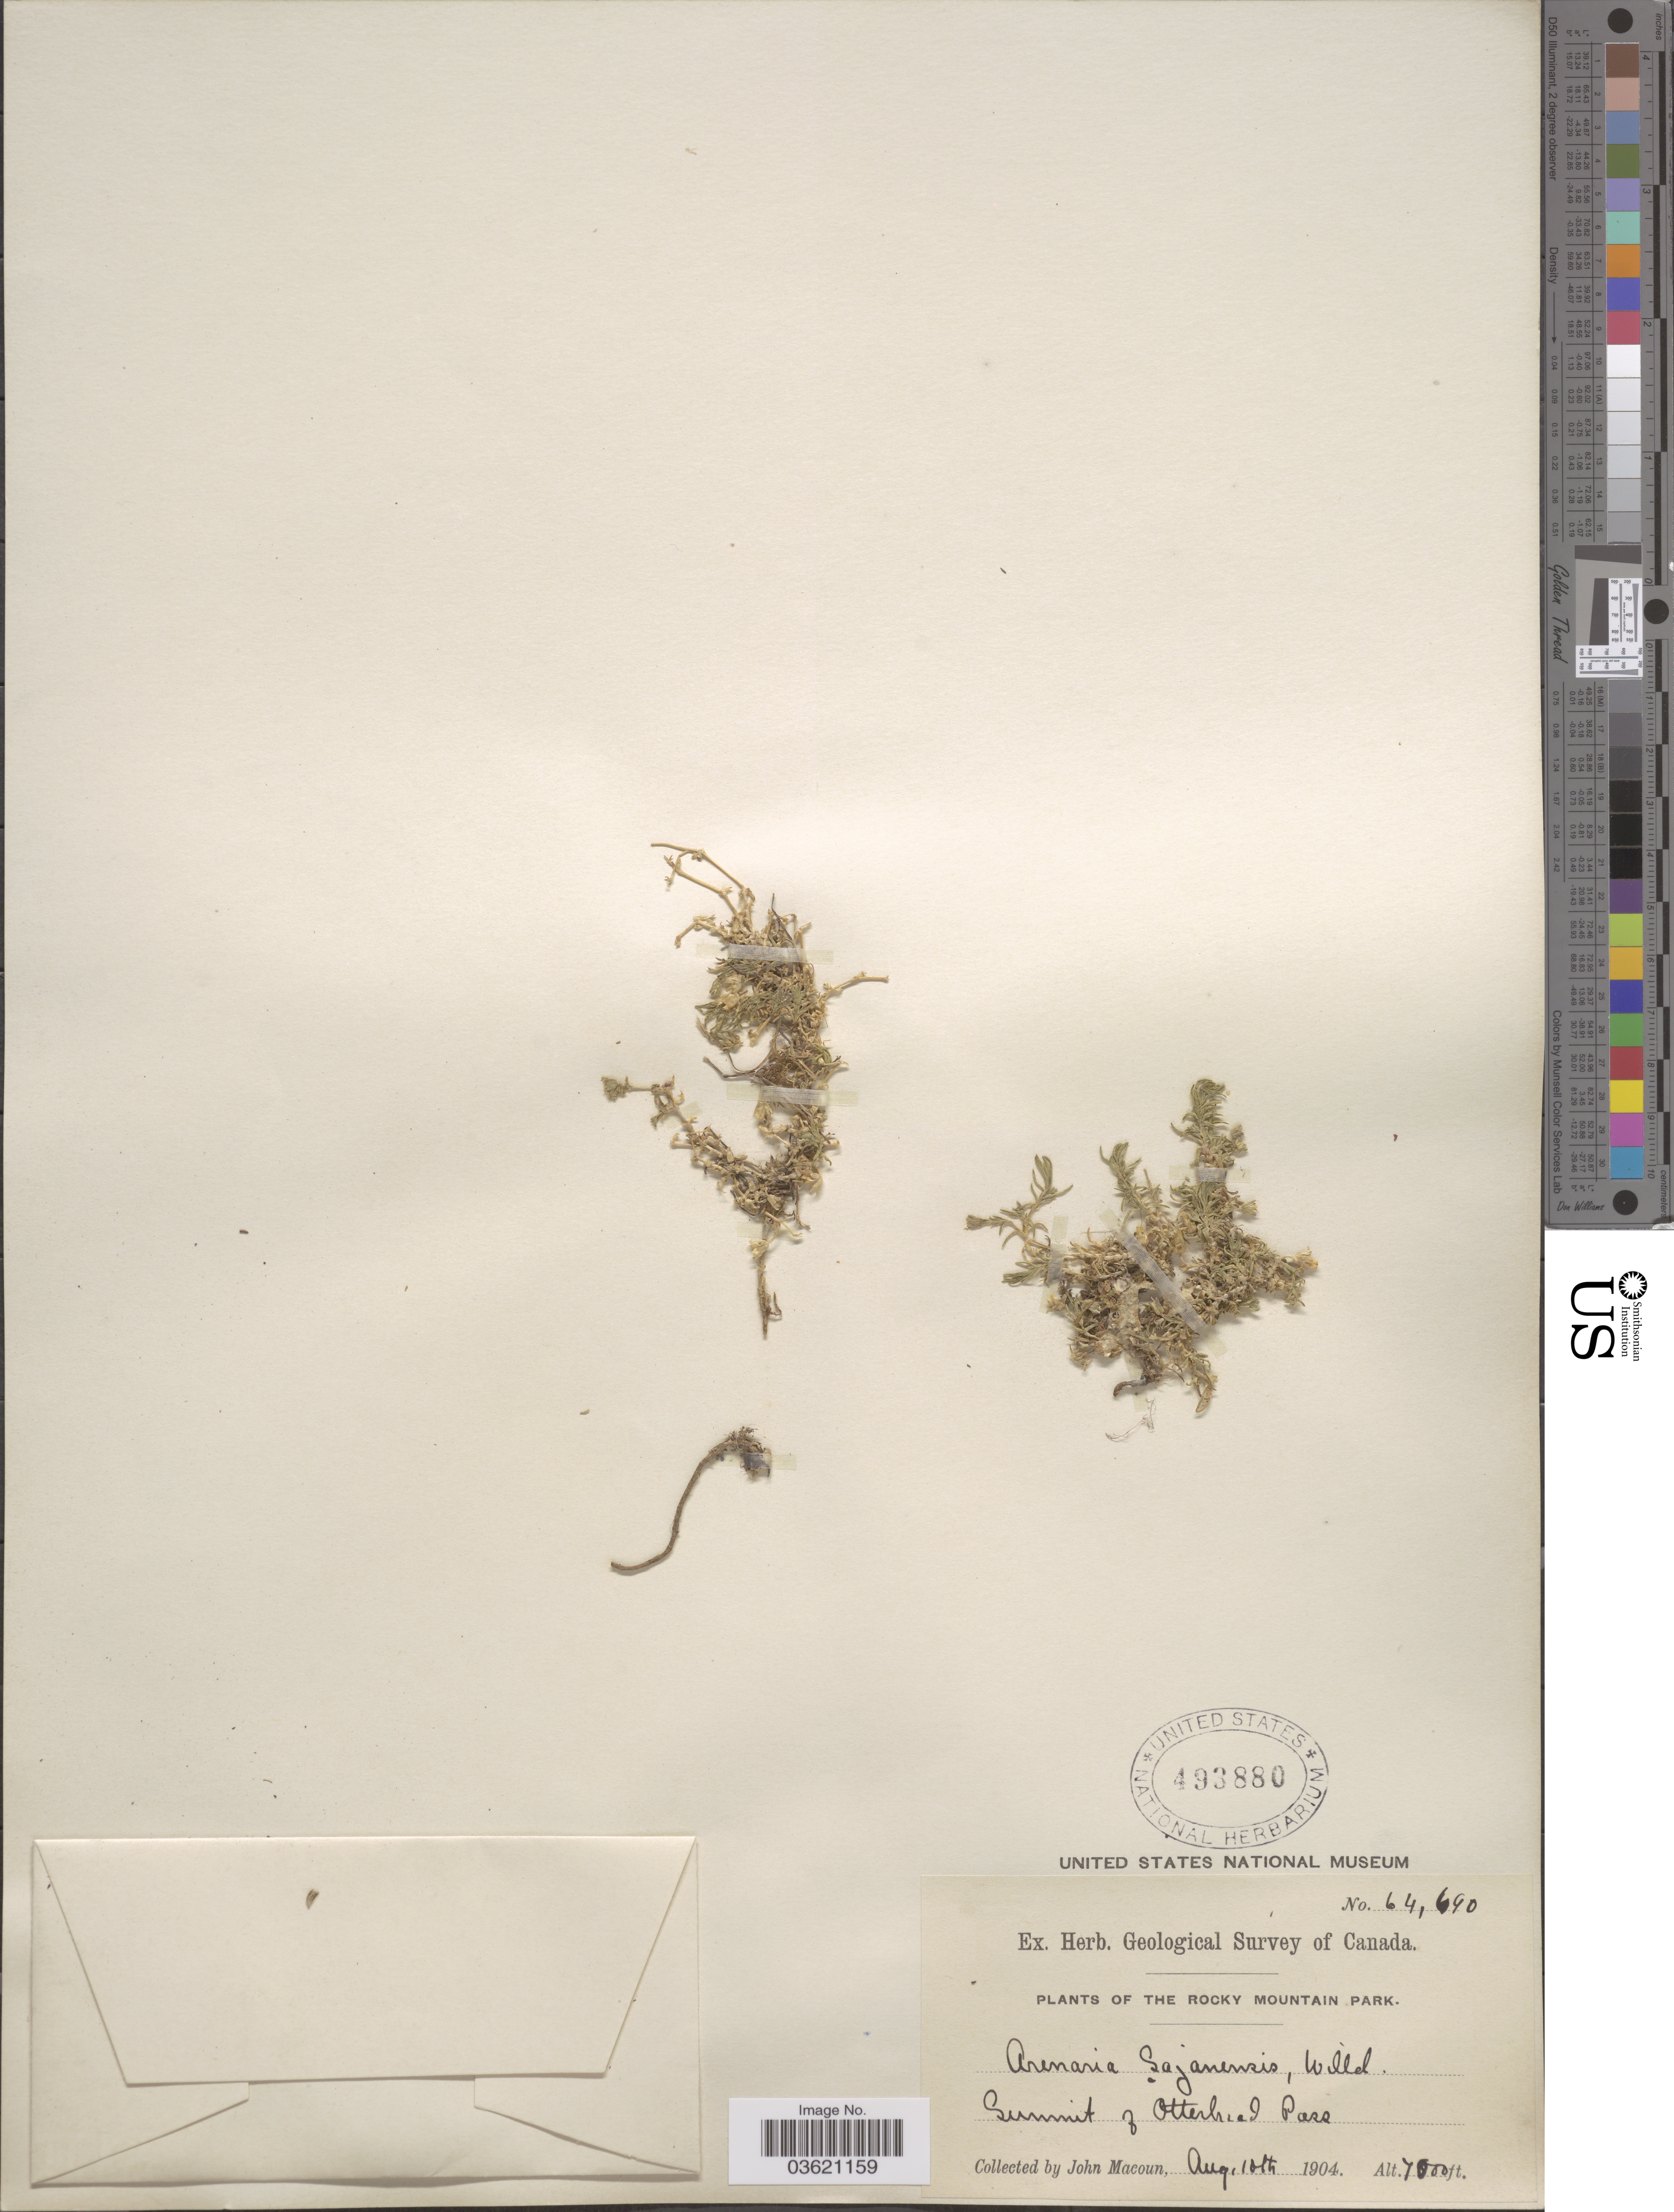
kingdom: Plantae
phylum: Tracheophyta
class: Magnoliopsida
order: Caryophyllales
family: Caryophyllaceae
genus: Cherleria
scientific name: Cherleria biflora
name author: (L.) A.J. Moore & Dillenb.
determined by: Strong, M. T., (US), Smithsonian Institution - National Museum of Natural History (UNITED STATES)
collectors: J. Macoun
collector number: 64690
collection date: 1904-08-10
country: Canada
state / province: British Columbia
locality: The Rocky Mountain Park. Summit of Otterhead Pass.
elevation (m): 2134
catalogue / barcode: US 493880